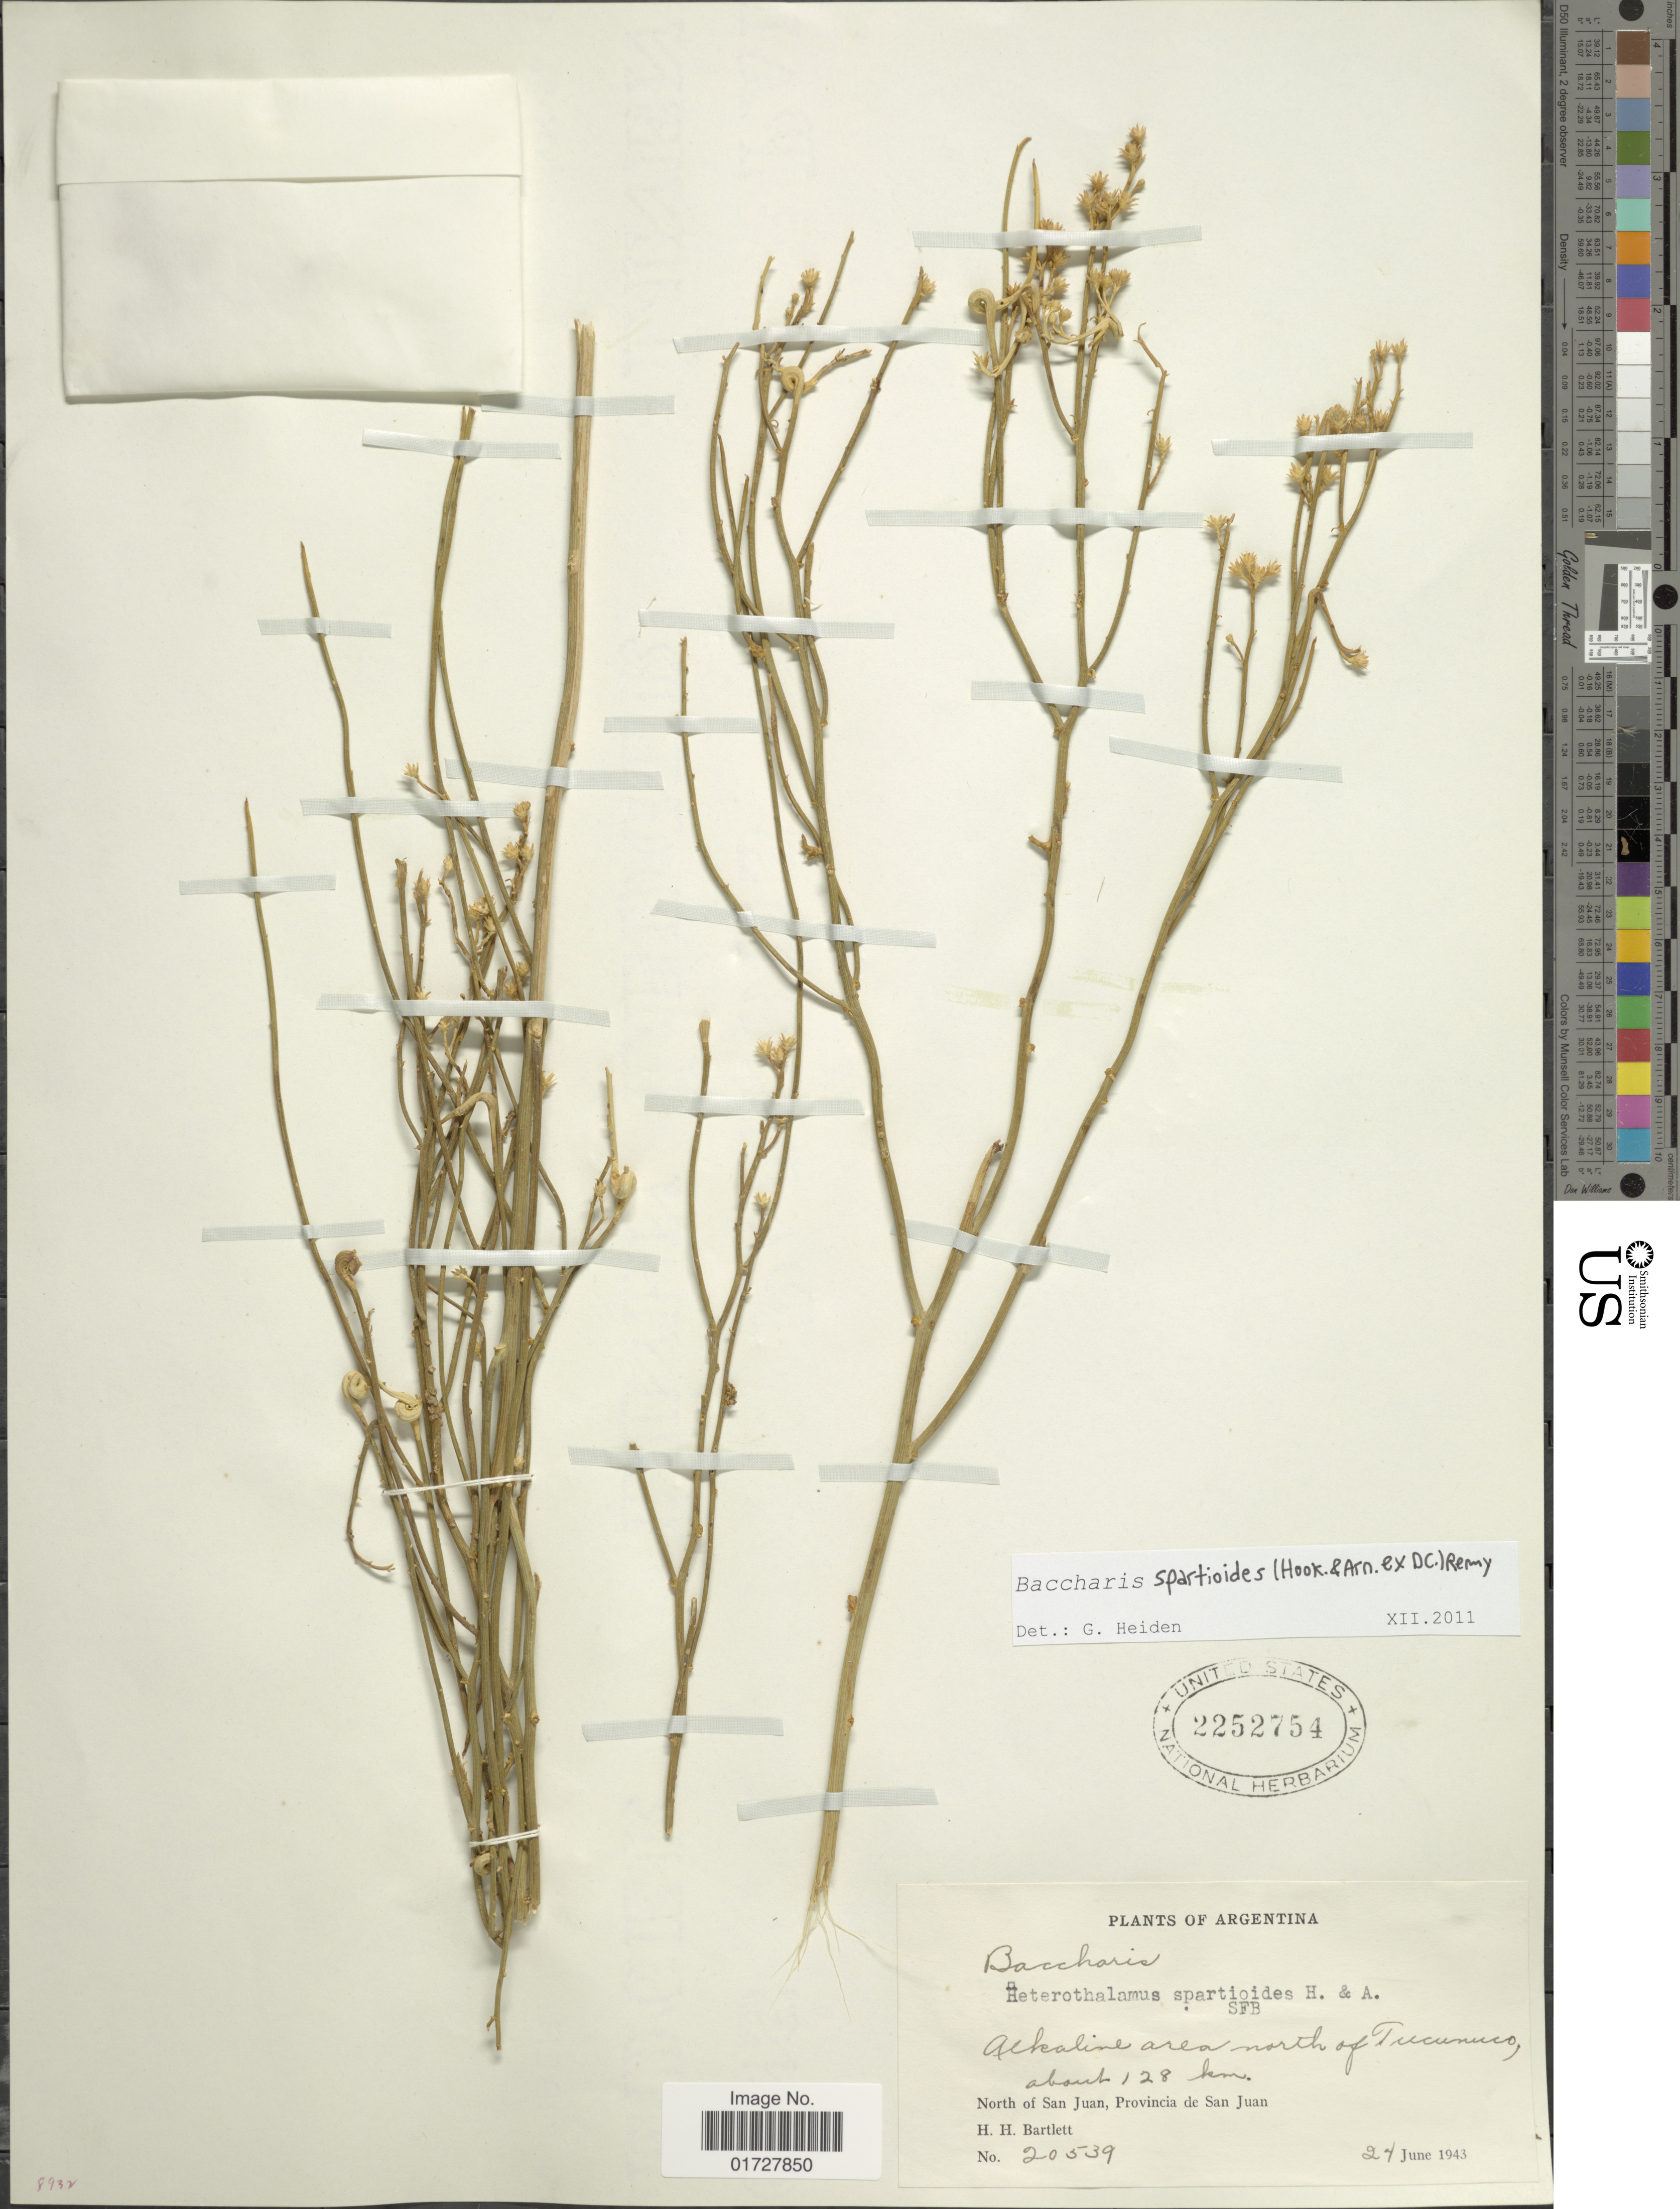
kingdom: Plantae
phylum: Tracheophyta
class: Magnoliopsida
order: Asterales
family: Asteraceae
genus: Baccharis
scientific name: Baccharis spartioides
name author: (Hook. & Arn. ex DC.) J. Rémy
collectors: H. H. Bartlett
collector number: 20539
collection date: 1943-06-24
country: Argentina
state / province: San Juan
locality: Alkaline area north of Tucuman about 128 km, North of San Juan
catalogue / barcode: US 2252754